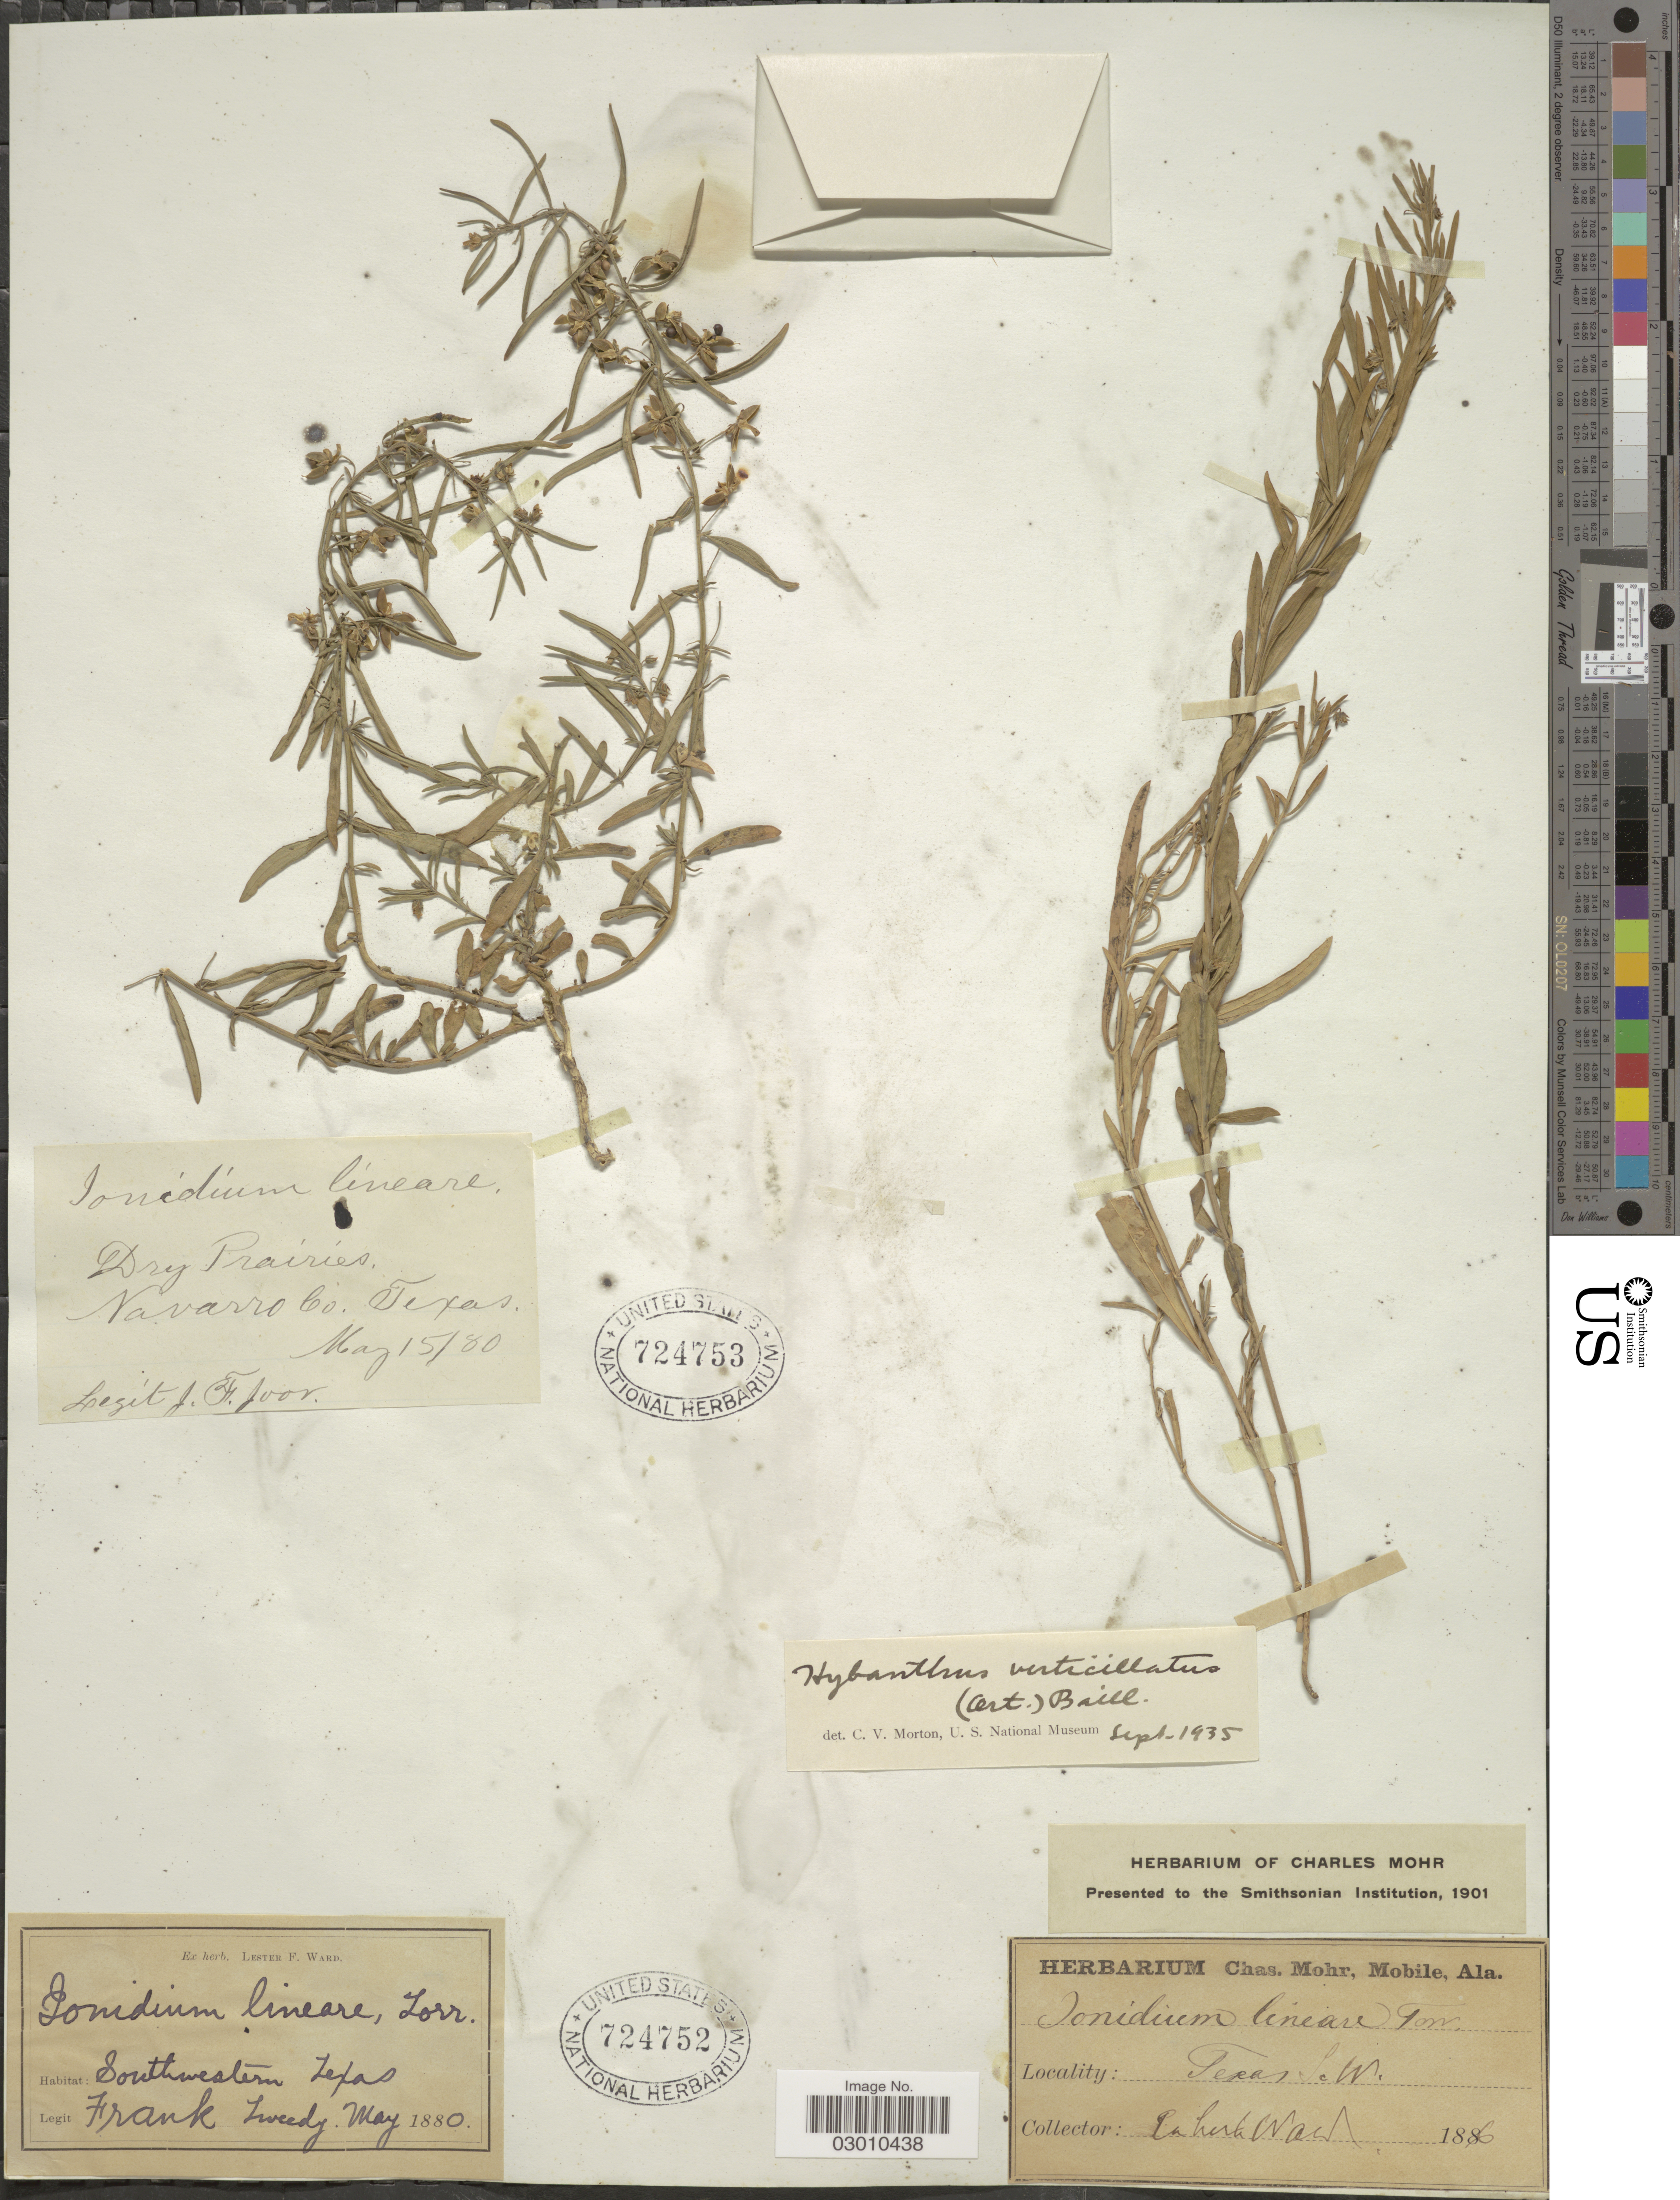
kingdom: Plantae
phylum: Tracheophyta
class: Magnoliopsida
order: Malpighiales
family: Violaceae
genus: Pombalia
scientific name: Pombalia verticillata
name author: (Ortega) Paula-Souza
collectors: J. F. Joor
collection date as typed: Transcribed d/m/y: 15/5/80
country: United States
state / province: Texas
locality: Navarro Co.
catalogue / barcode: US 724753